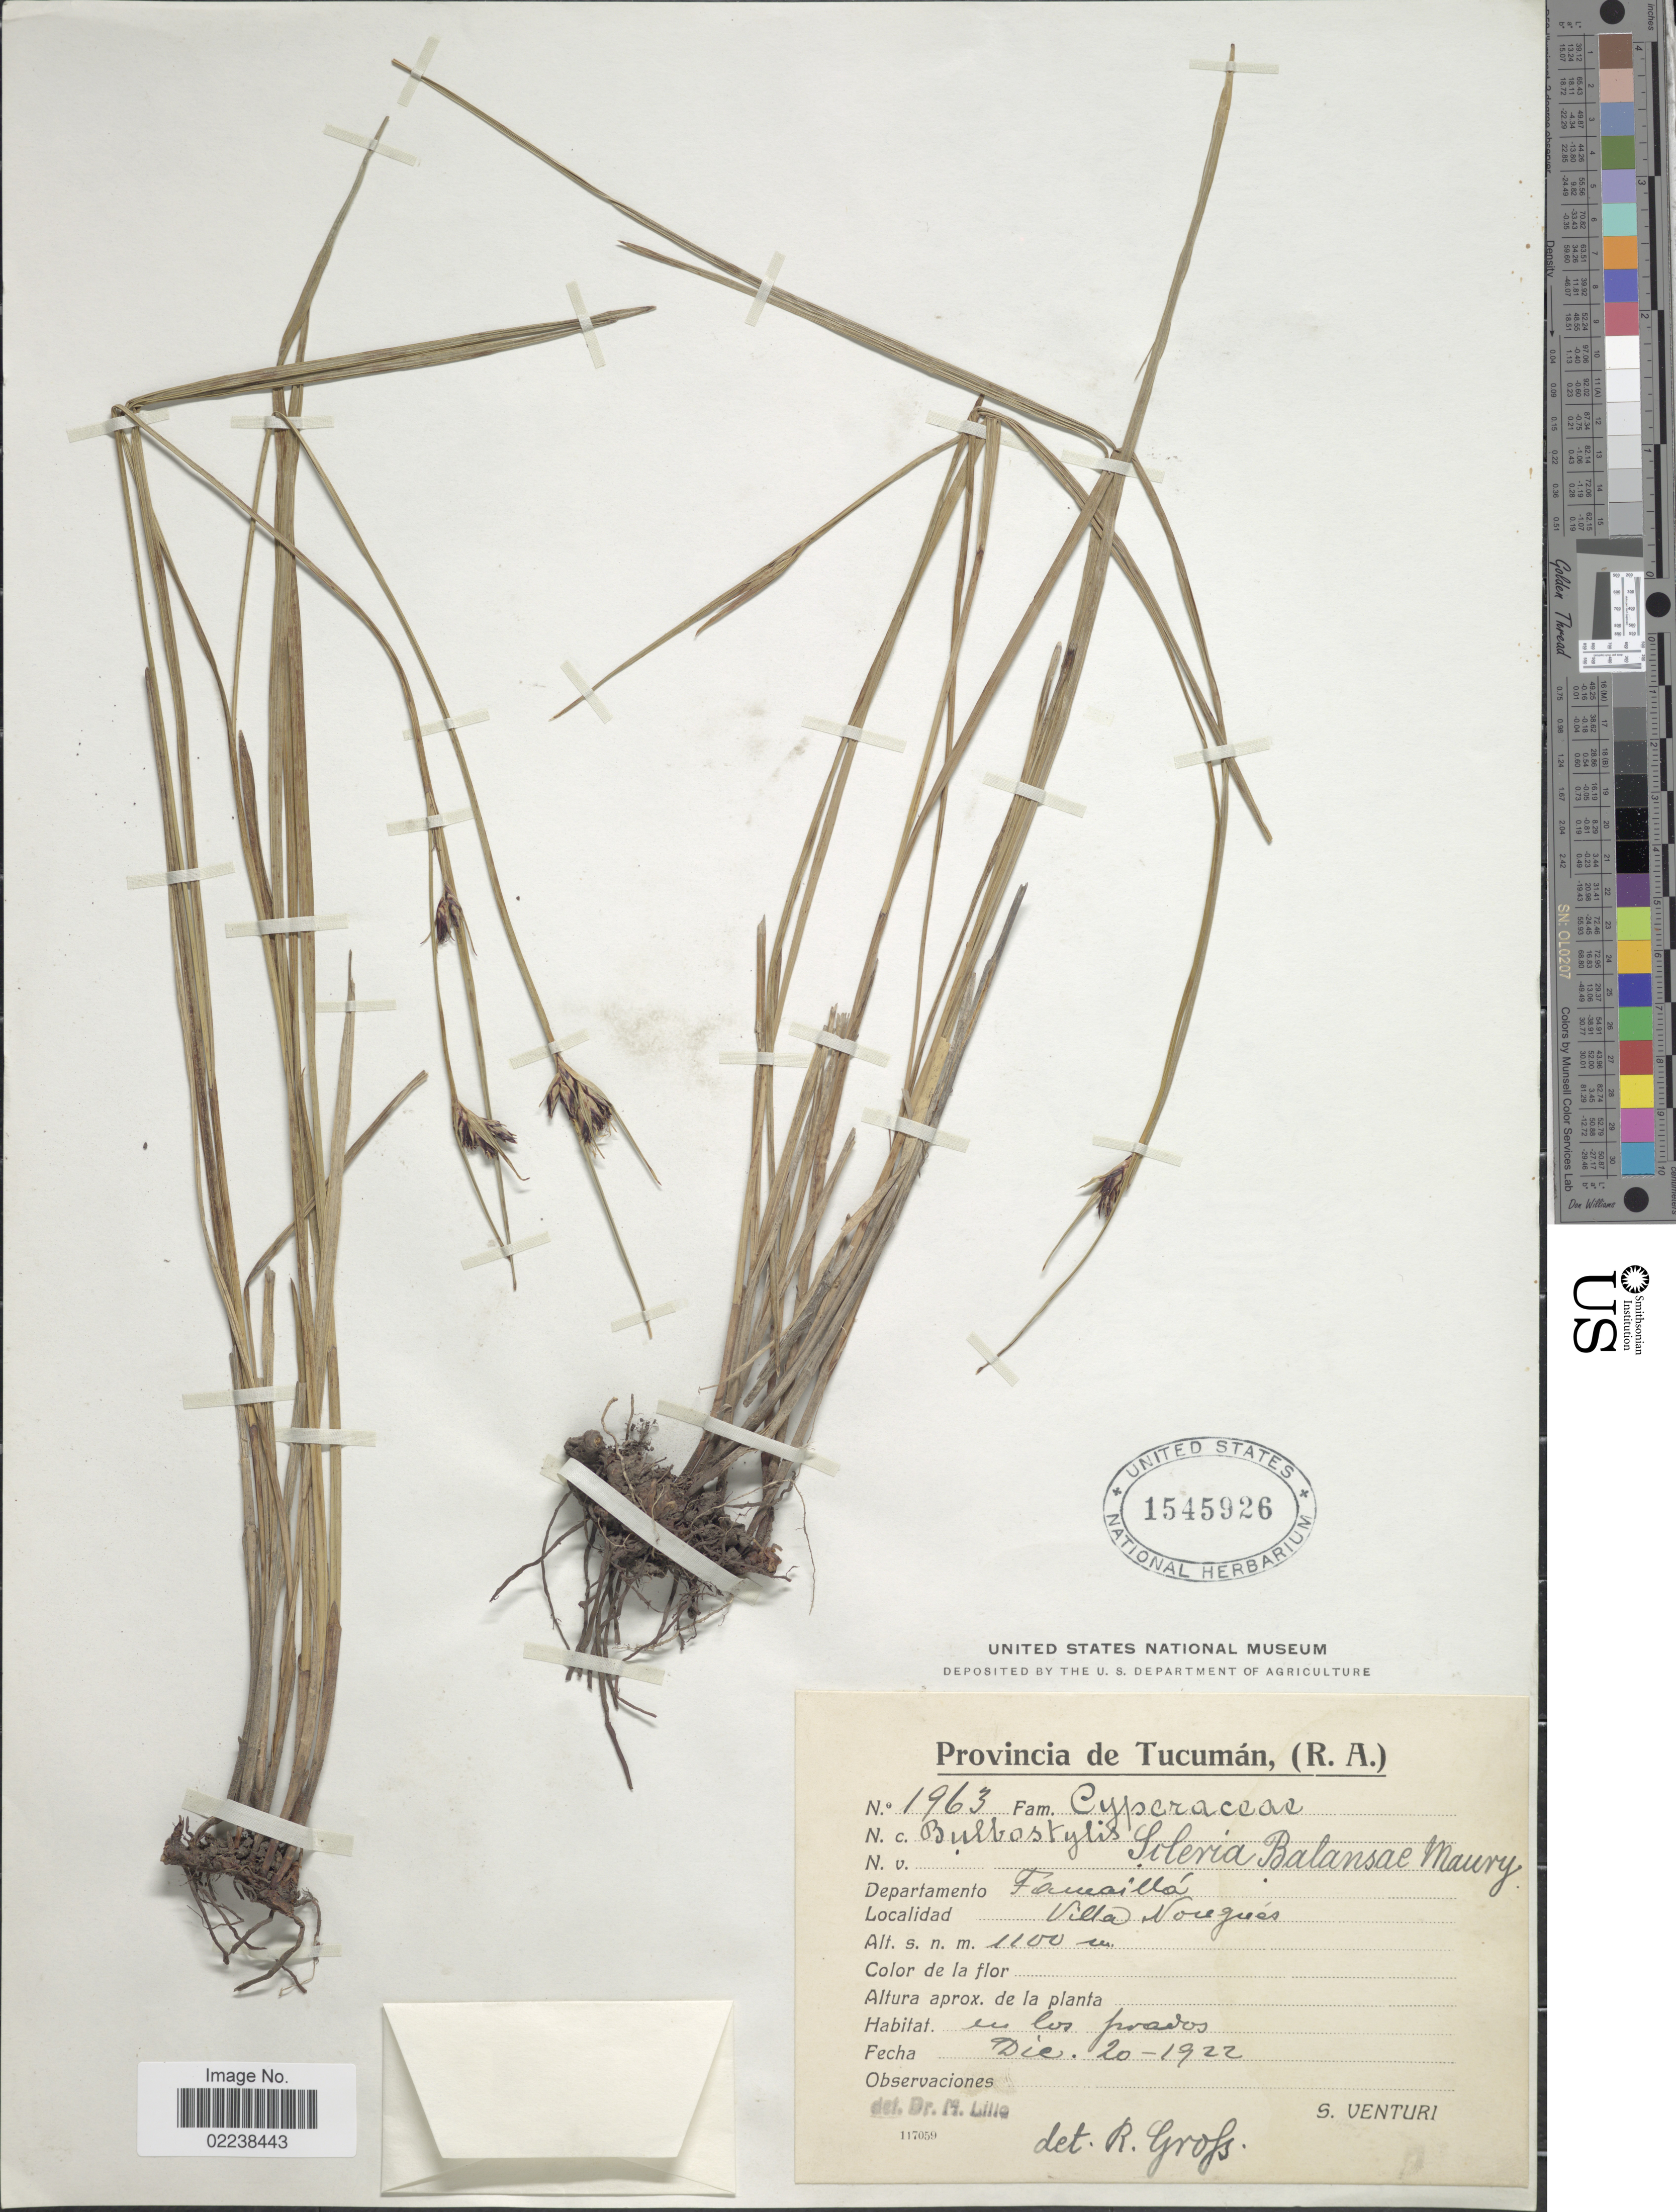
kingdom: Plantae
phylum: Tracheophyta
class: Liliopsida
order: Poales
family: Cyperaceae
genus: Scleria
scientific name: Scleria balansae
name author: Maury ex Micheli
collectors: S. Venturi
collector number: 1963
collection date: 1922-12-20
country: Argentina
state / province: Tucuman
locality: (R.A.) Departamento Famailla, Villa Nogues.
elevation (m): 1100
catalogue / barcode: US 1545926